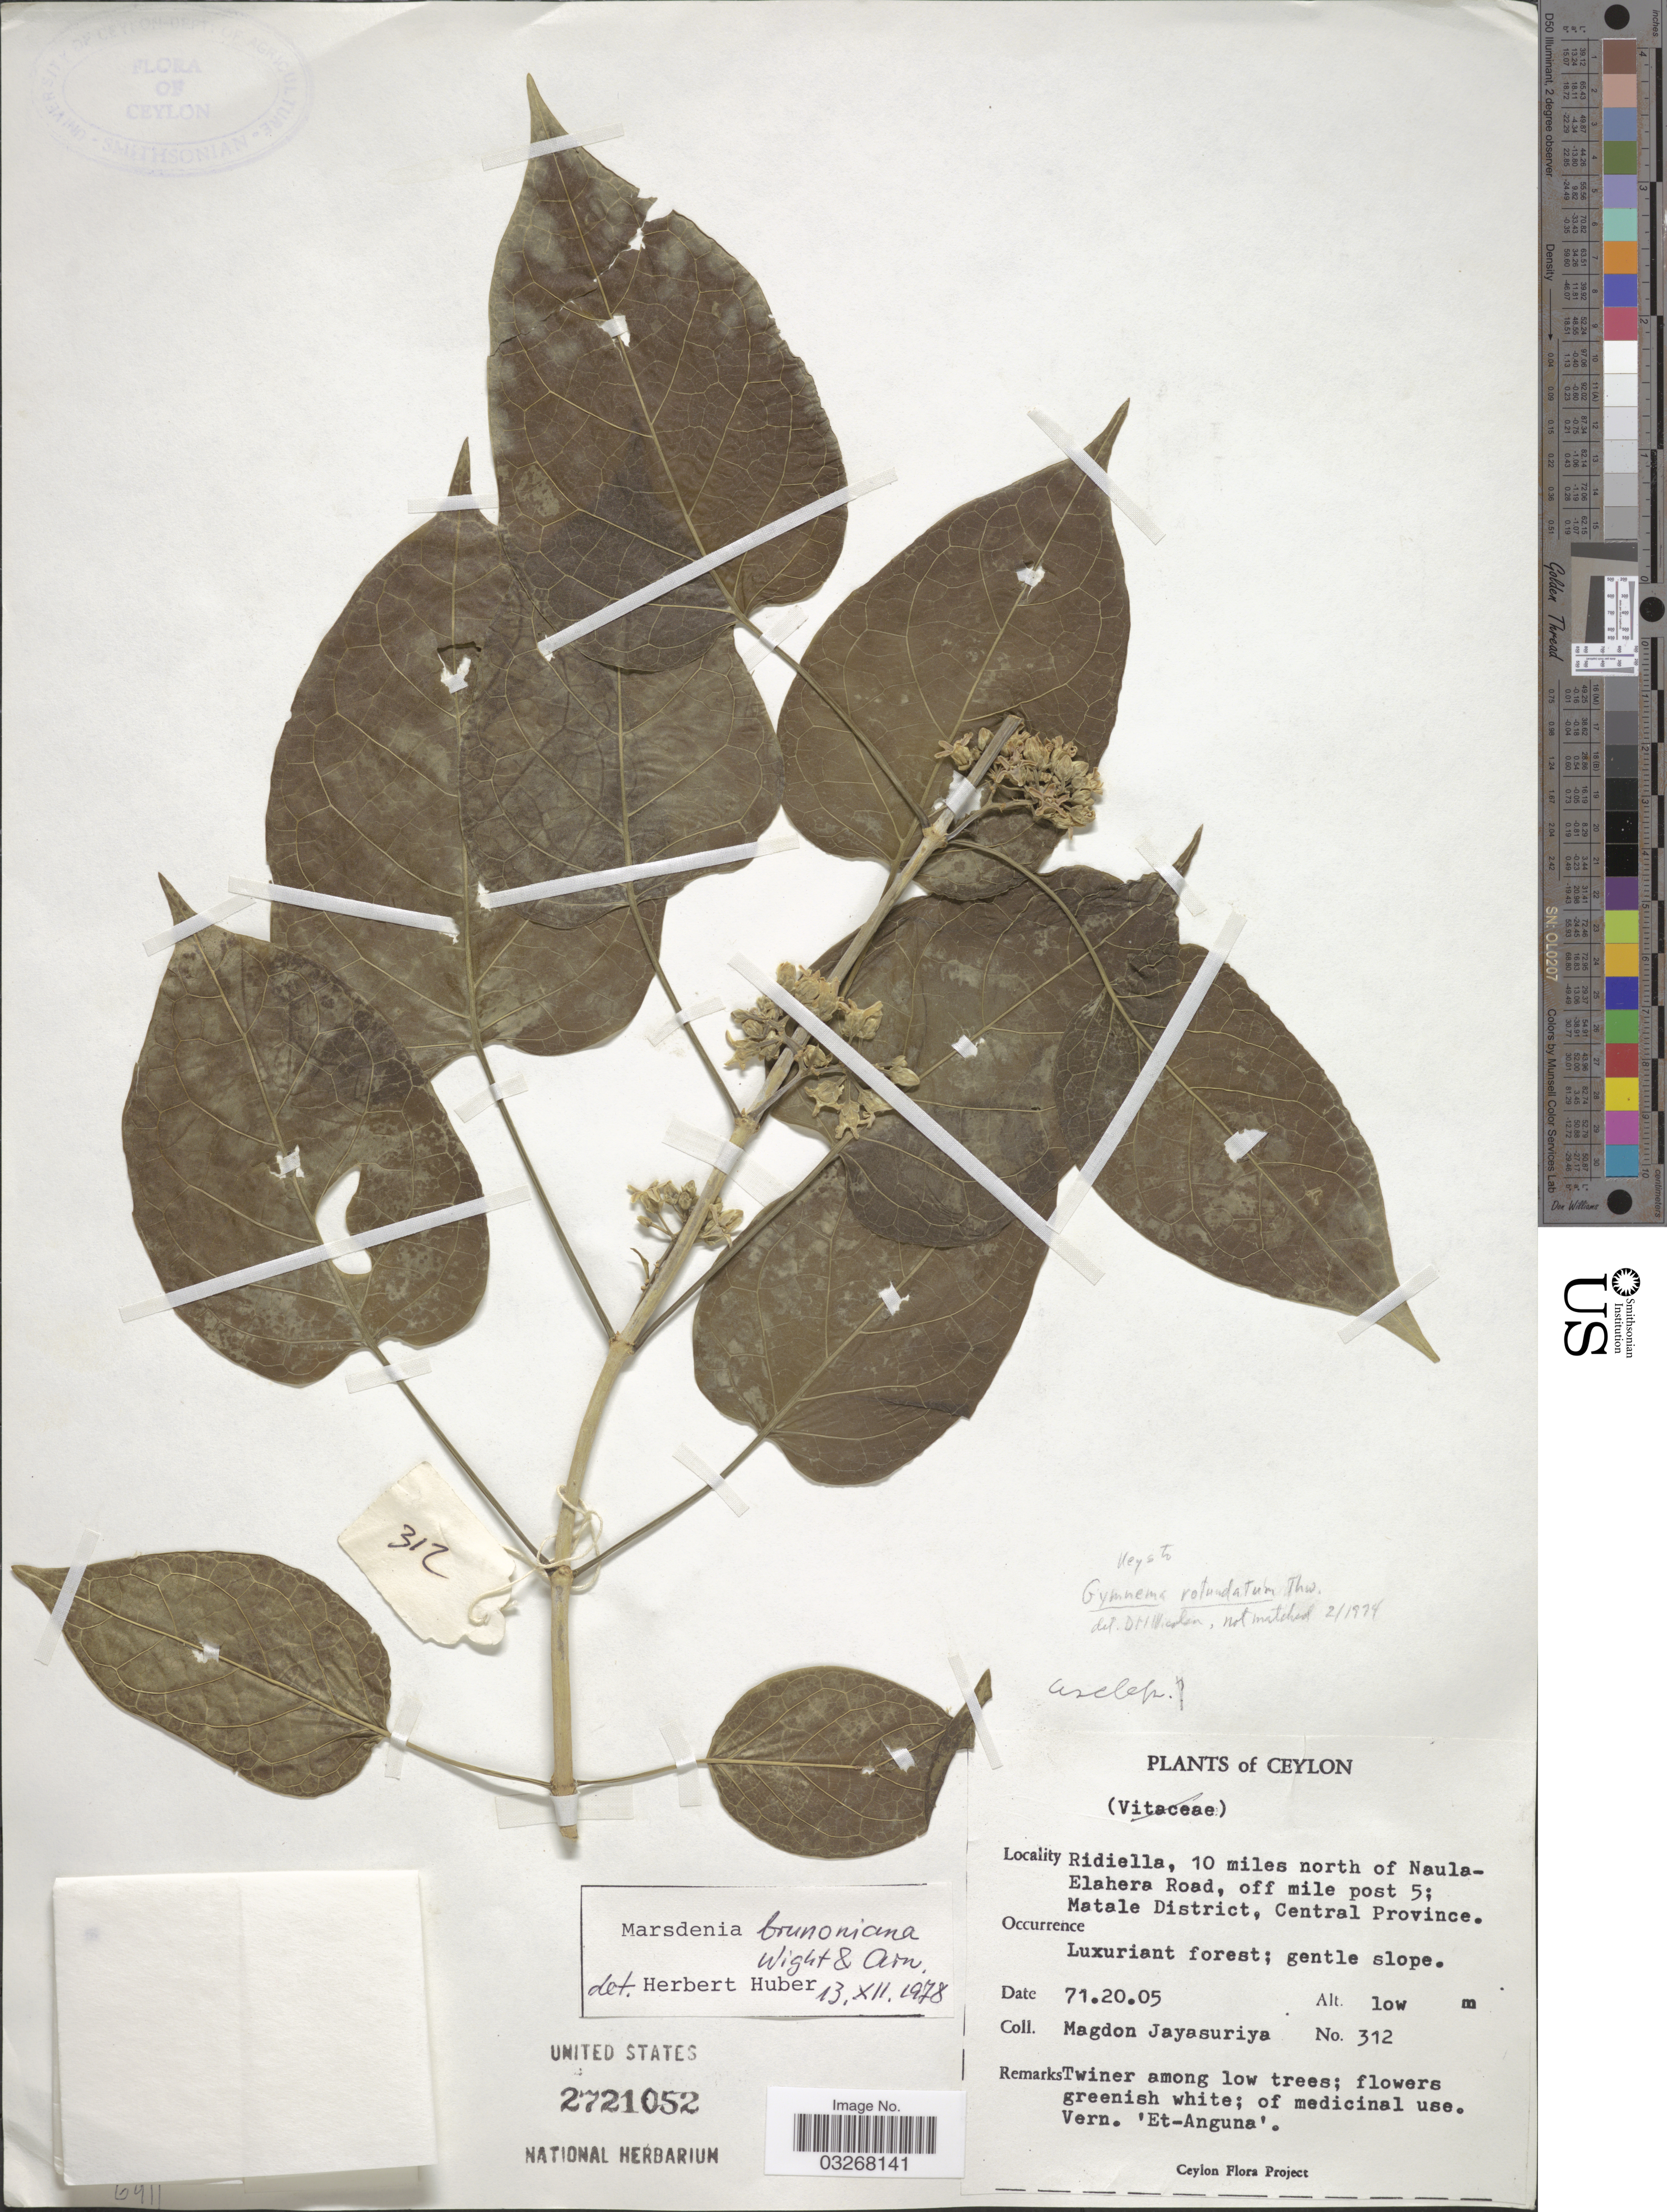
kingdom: Plantae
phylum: Tracheophyta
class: Magnoliopsida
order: Gentianales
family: Apocynaceae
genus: Marsdenia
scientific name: Marsdenia brunoniana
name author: Wight & Arn.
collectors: A. H. Jayasuriya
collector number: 312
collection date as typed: Transcribed d/m/y: 20/5/71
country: Sri Lanka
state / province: Central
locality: Ceylon, Ridiella, 10 miles north of Naula-Elahera Road, off mile post 5; Matale District, Central Province.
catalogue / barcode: US 2721052